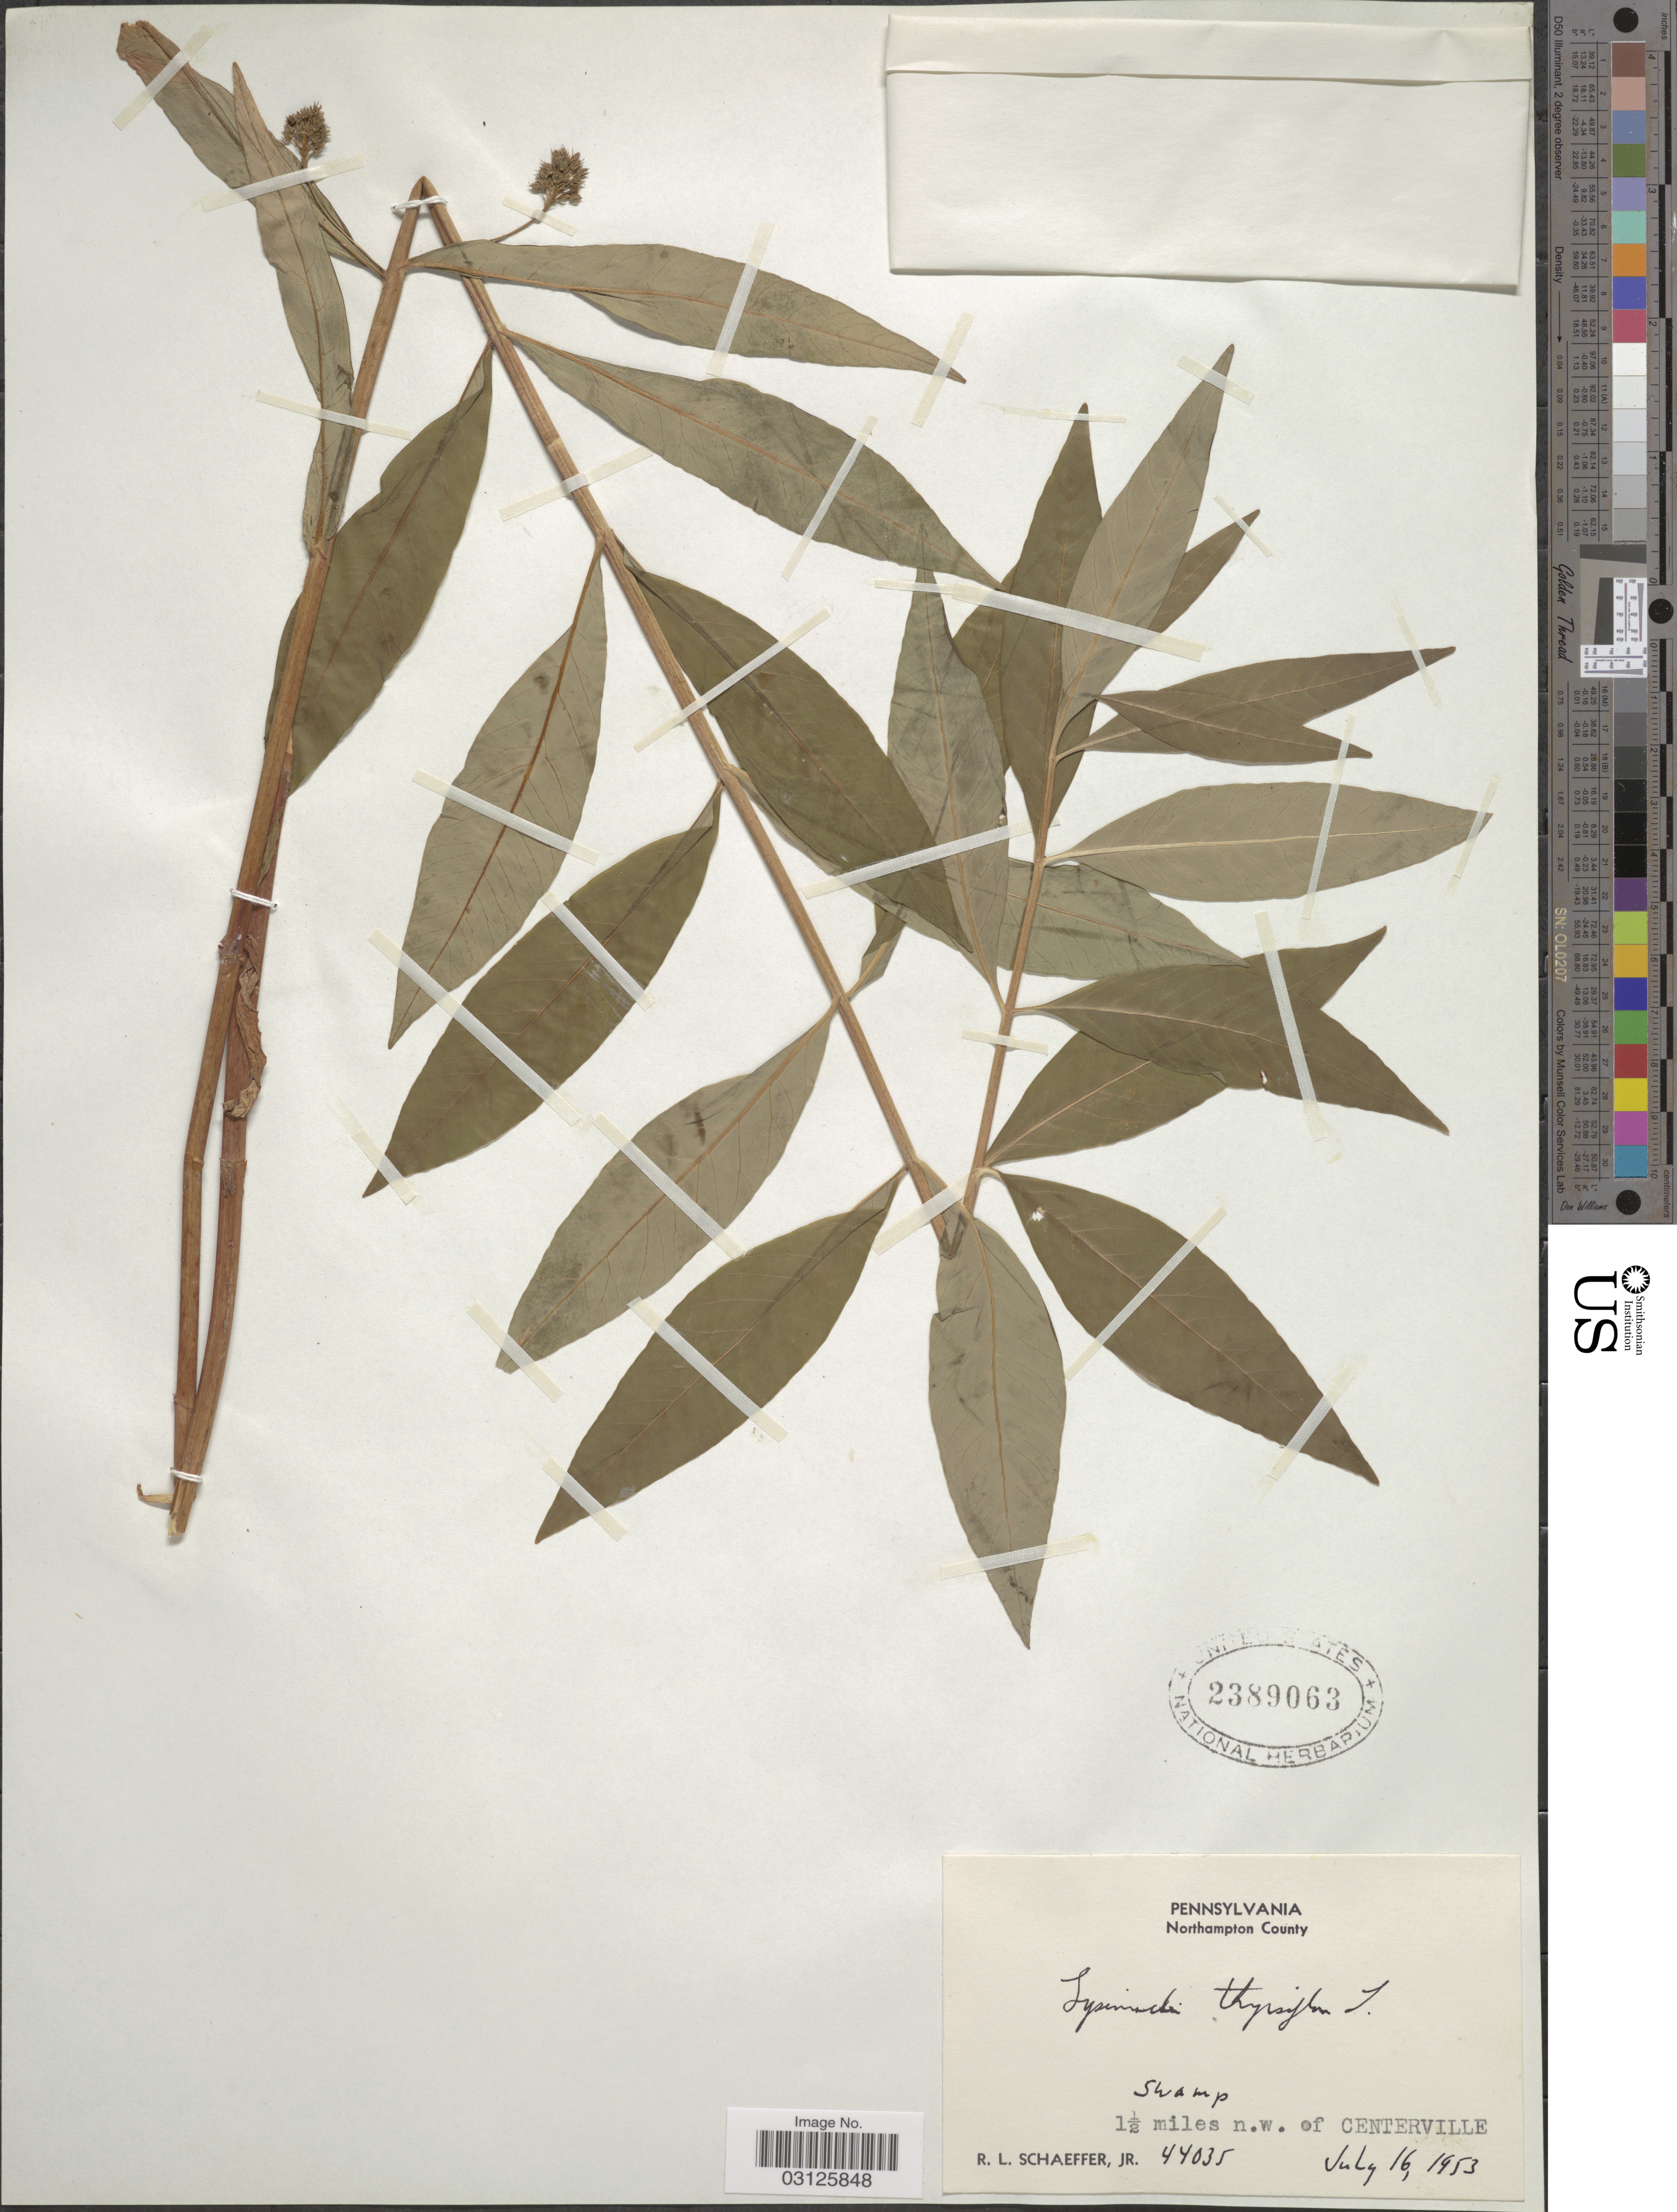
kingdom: Plantae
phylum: Tracheophyta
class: Magnoliopsida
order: Ericales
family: Primulaceae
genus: Lysimachia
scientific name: Lysimachia thyrsiflora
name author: L.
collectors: R. L. Schaeffer Jr.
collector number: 44035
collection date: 1953-07-16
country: United States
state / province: Pennsylvania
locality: Northampton County. 1½ miles n.w. of Centerville.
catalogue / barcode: US 2389063